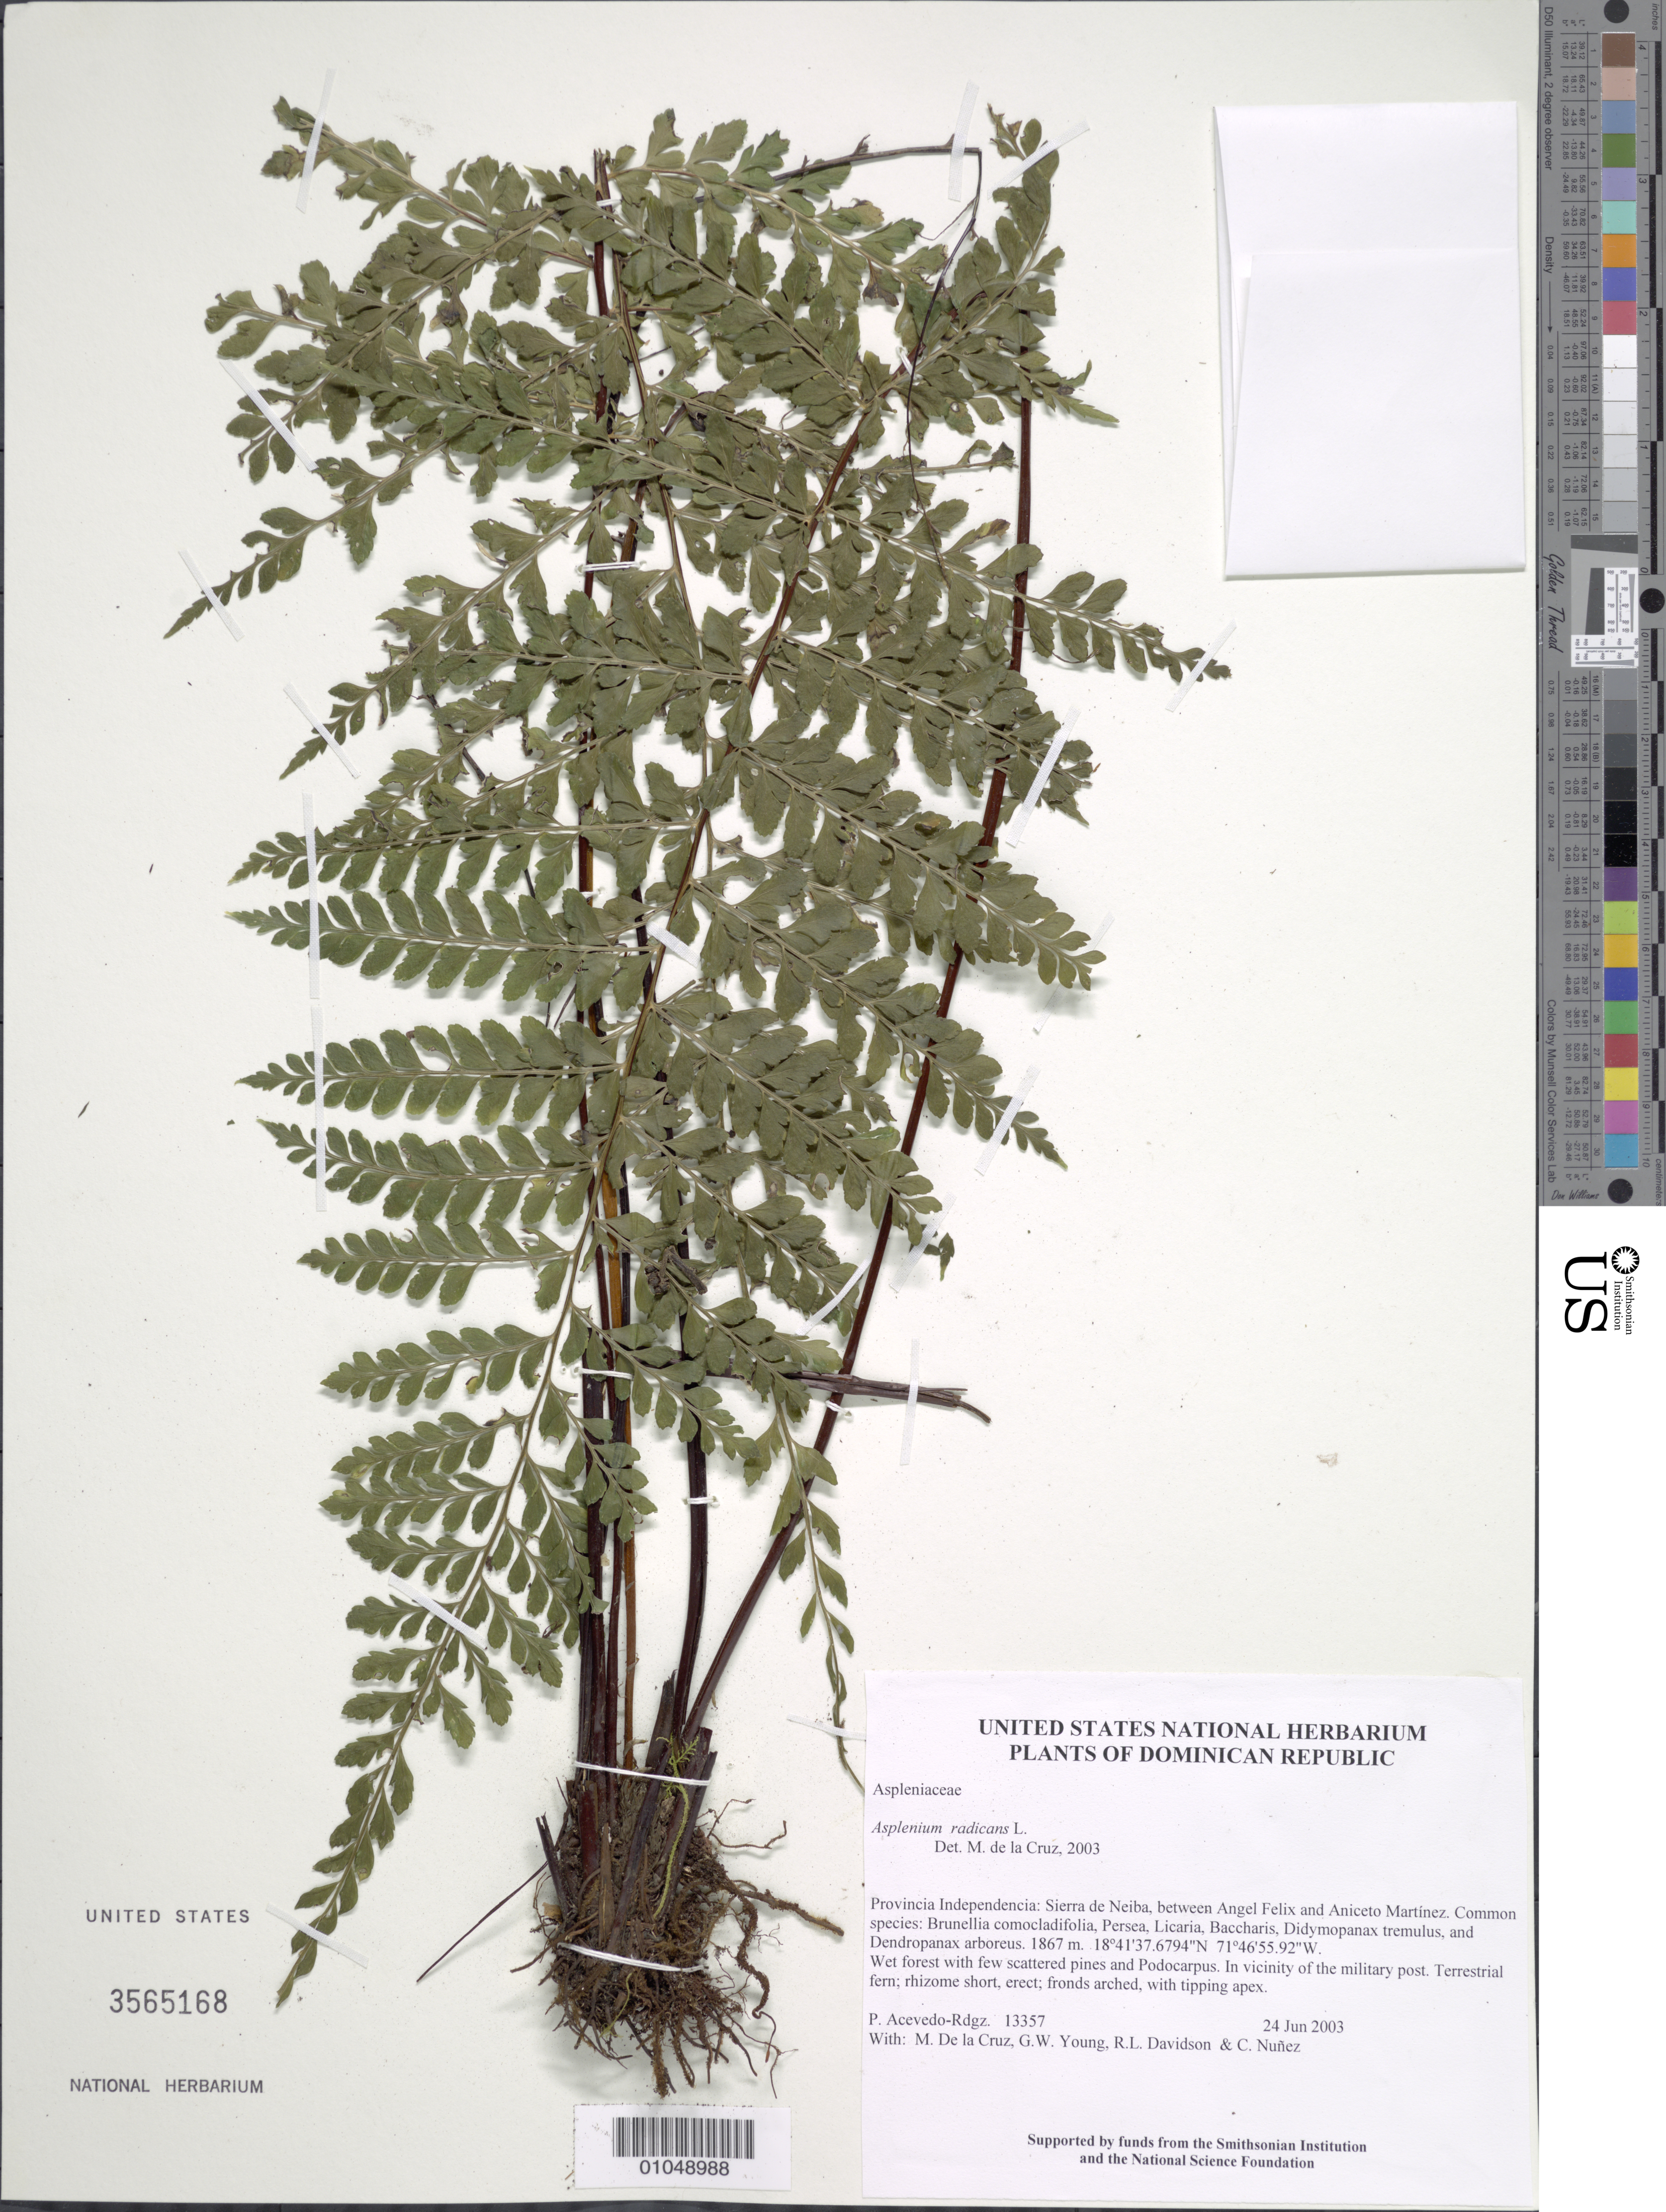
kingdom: Plantae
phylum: Tracheophyta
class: Polypodiopsida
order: Polypodiales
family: Aspleniaceae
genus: Asplenium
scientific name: Asplenium radicans var. alloeopteron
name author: (Kunze ex Klotzsch) Lellinger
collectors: P. Acevedo-Rodr., M. de la Cruz, J. Rawlins, G. Young, R. Davidson & C. Nunez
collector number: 13357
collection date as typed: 24 Jun 2003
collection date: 2003-06-24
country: Dominican Republic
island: Hispaniola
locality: Provincia Independencia: Sierra de Neiba, between Angel Felix and Aniceto Martínez. Common species: Brunellia comocladifolia, Persea, Licaria, Baccharis, Didymopanax tremulus, and Dendropanax arboreus.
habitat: Wet forest with few scattered pines and Podocarpus. In vicinity of the military post.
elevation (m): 1867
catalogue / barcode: US 3565168